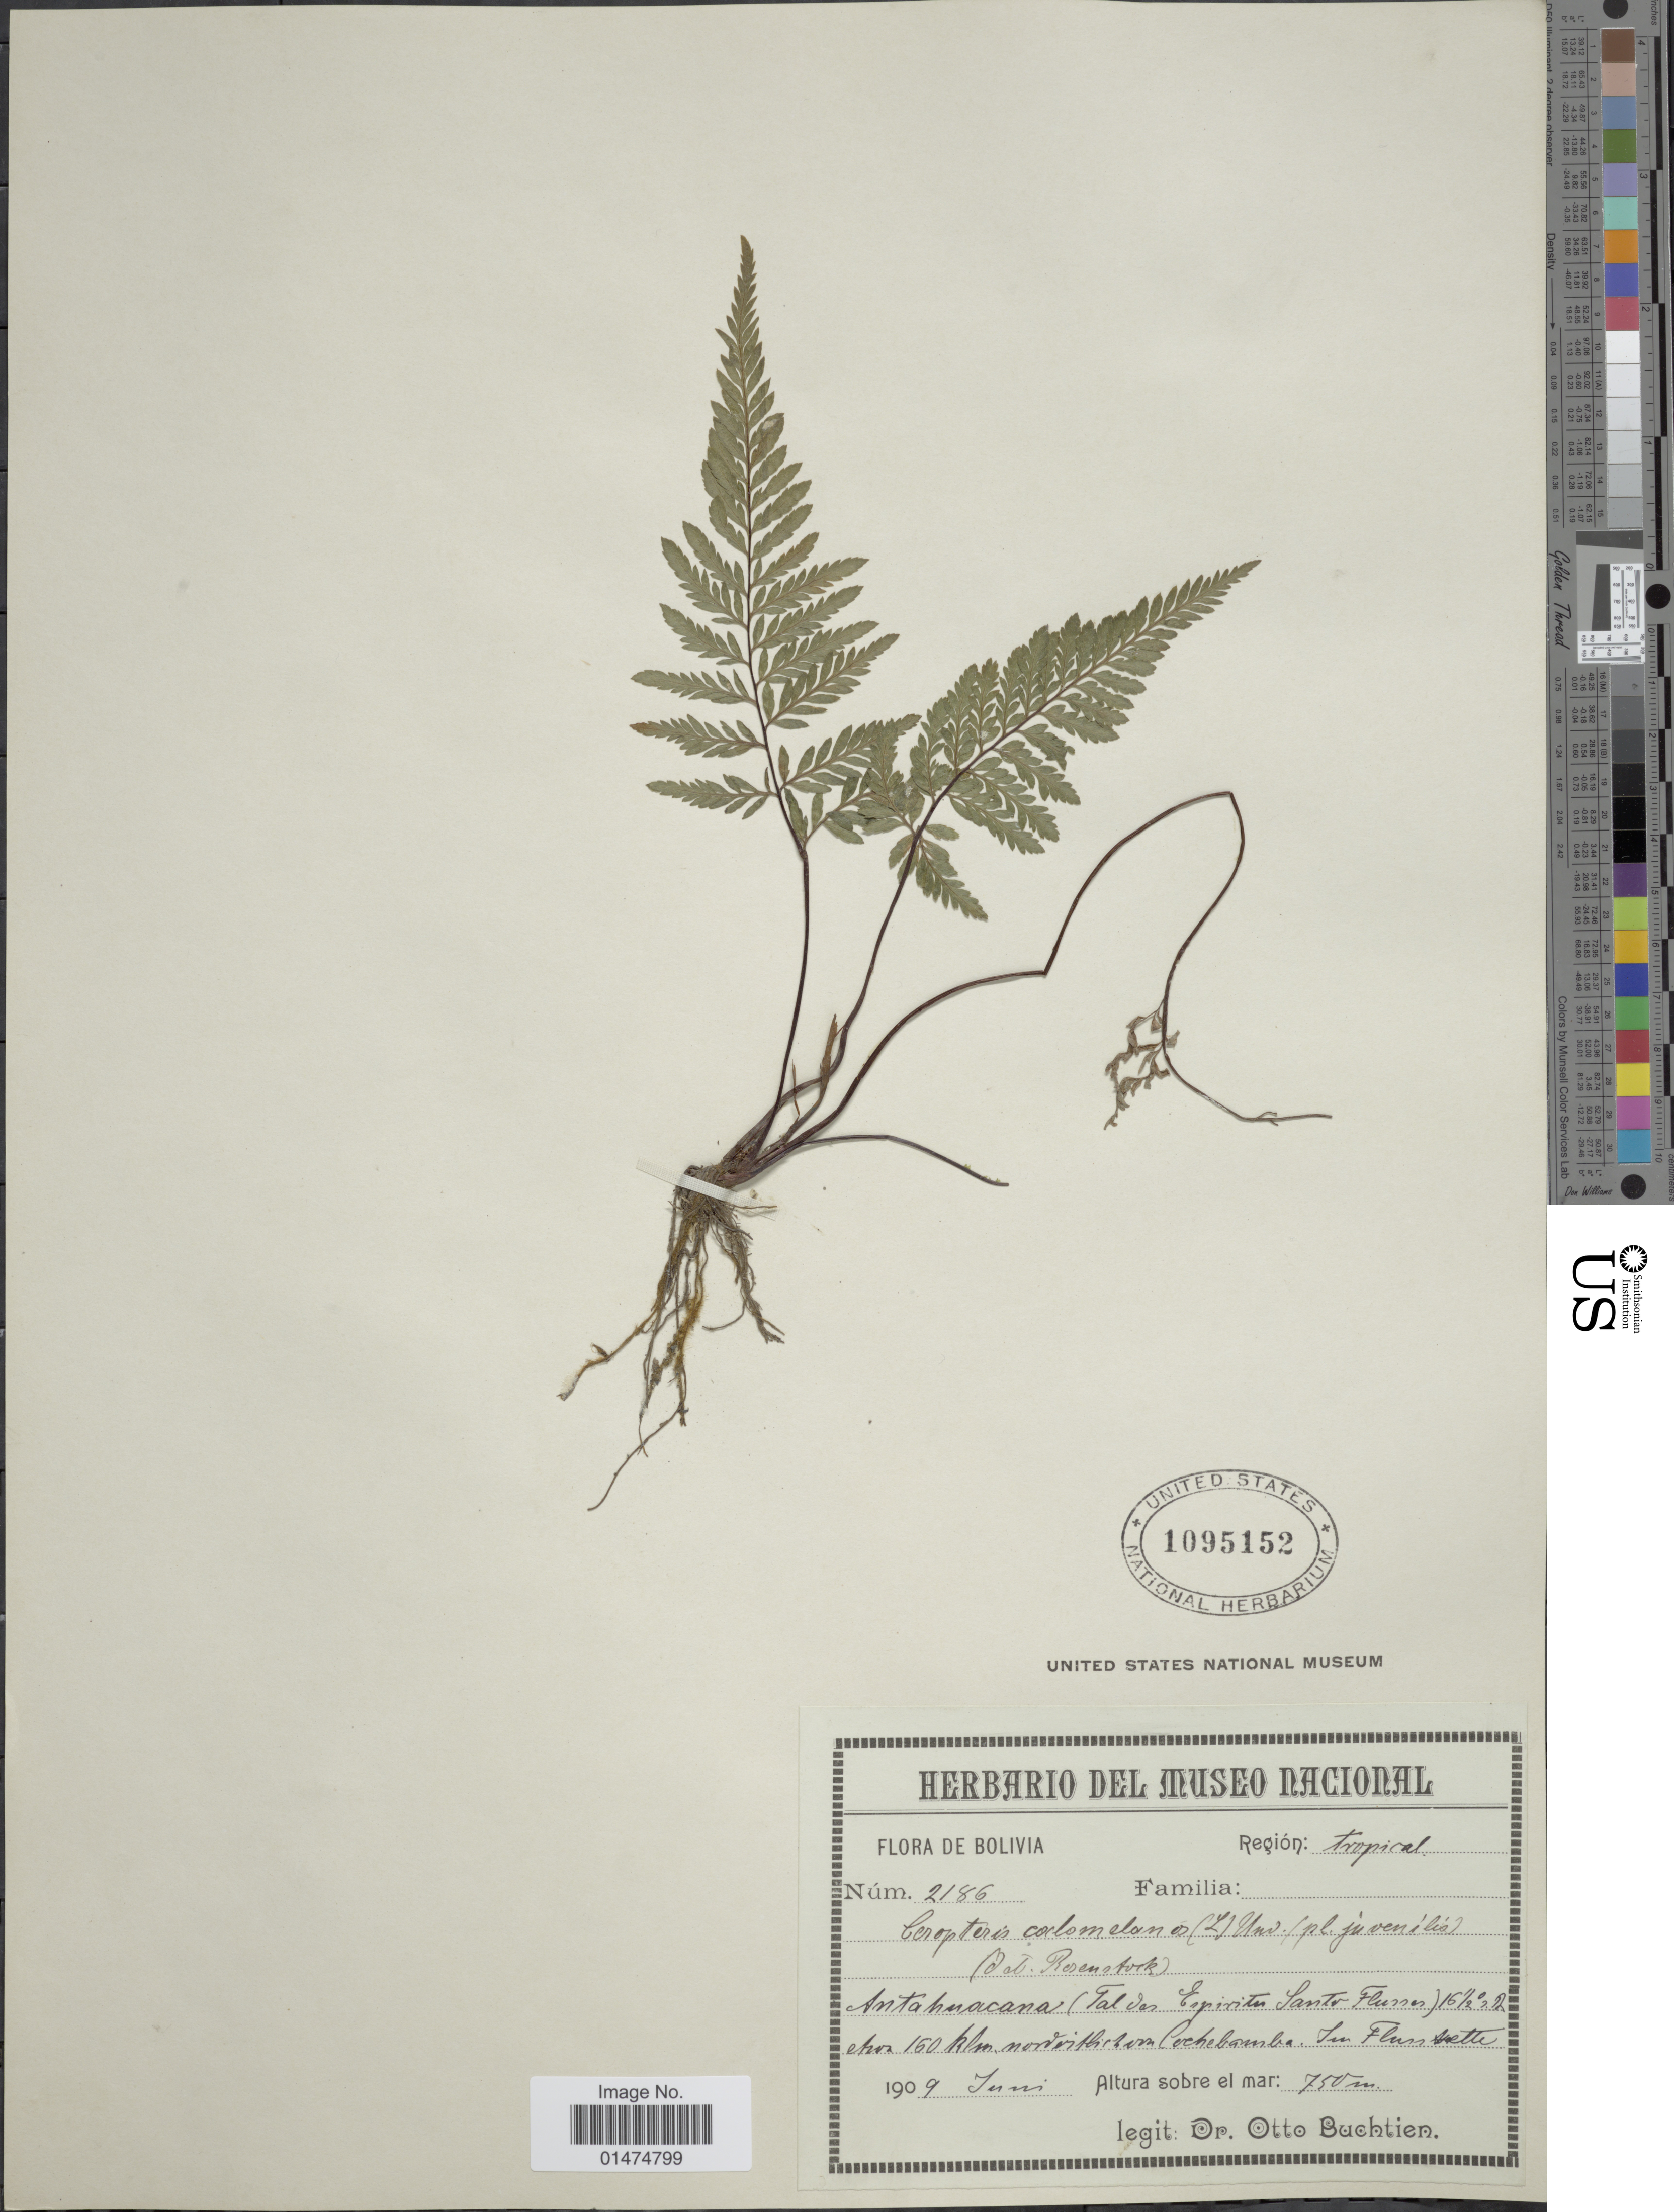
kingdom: Plantae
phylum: Tracheophyta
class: Polypodiopsida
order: Polypodiales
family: Pteridaceae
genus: Pityrogramma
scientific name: Pityrogramma calomelanos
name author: (L.) Link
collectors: O. Buchtien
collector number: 2186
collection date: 1909-06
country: Bolivia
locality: Antahuacana (Talves Espiritu Santo Flurres). 160 klm nordostlich um Cochabamba.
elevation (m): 750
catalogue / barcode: US 1095152